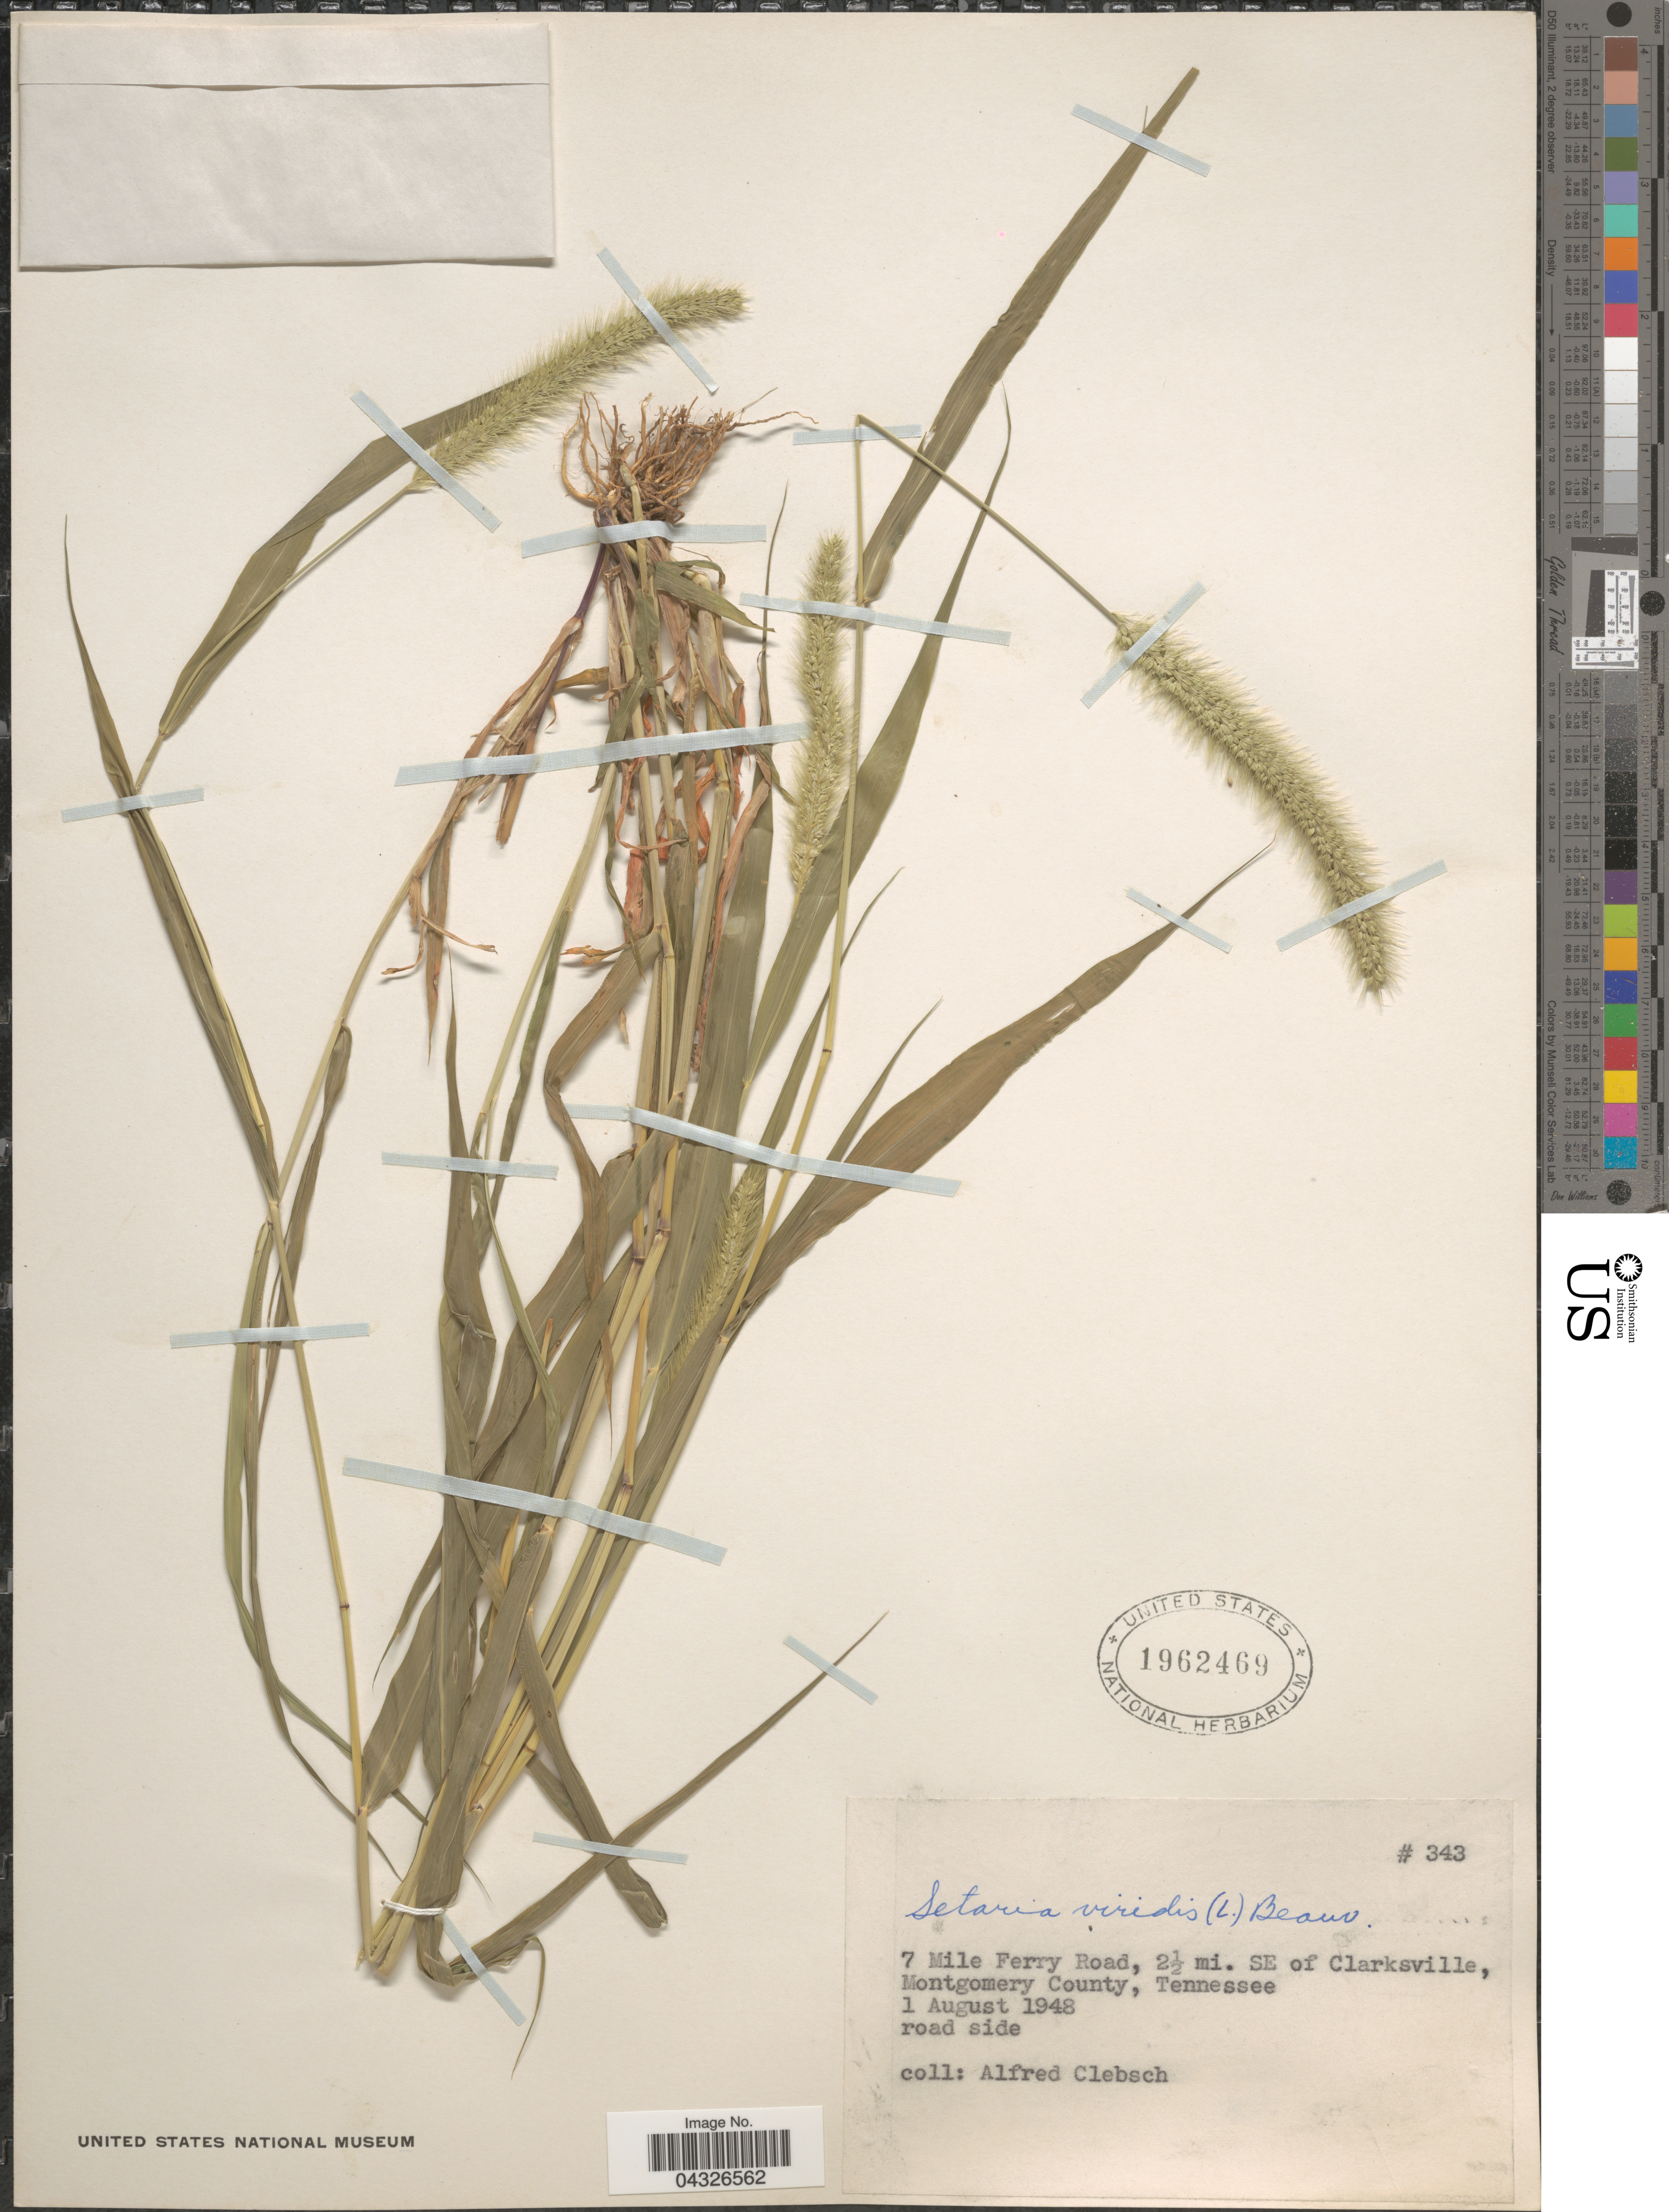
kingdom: Plantae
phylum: Tracheophyta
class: Liliopsida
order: Poales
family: Poaceae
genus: Setaria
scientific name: Setaria viridis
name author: (L.) P. Beauv.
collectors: A. Clebsch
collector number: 343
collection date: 1948-08-01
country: United States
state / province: Tennessee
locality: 7 Mile Ferry Road, 2½ mi. SE of Clarksville, Montgomery County.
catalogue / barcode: US 1962469